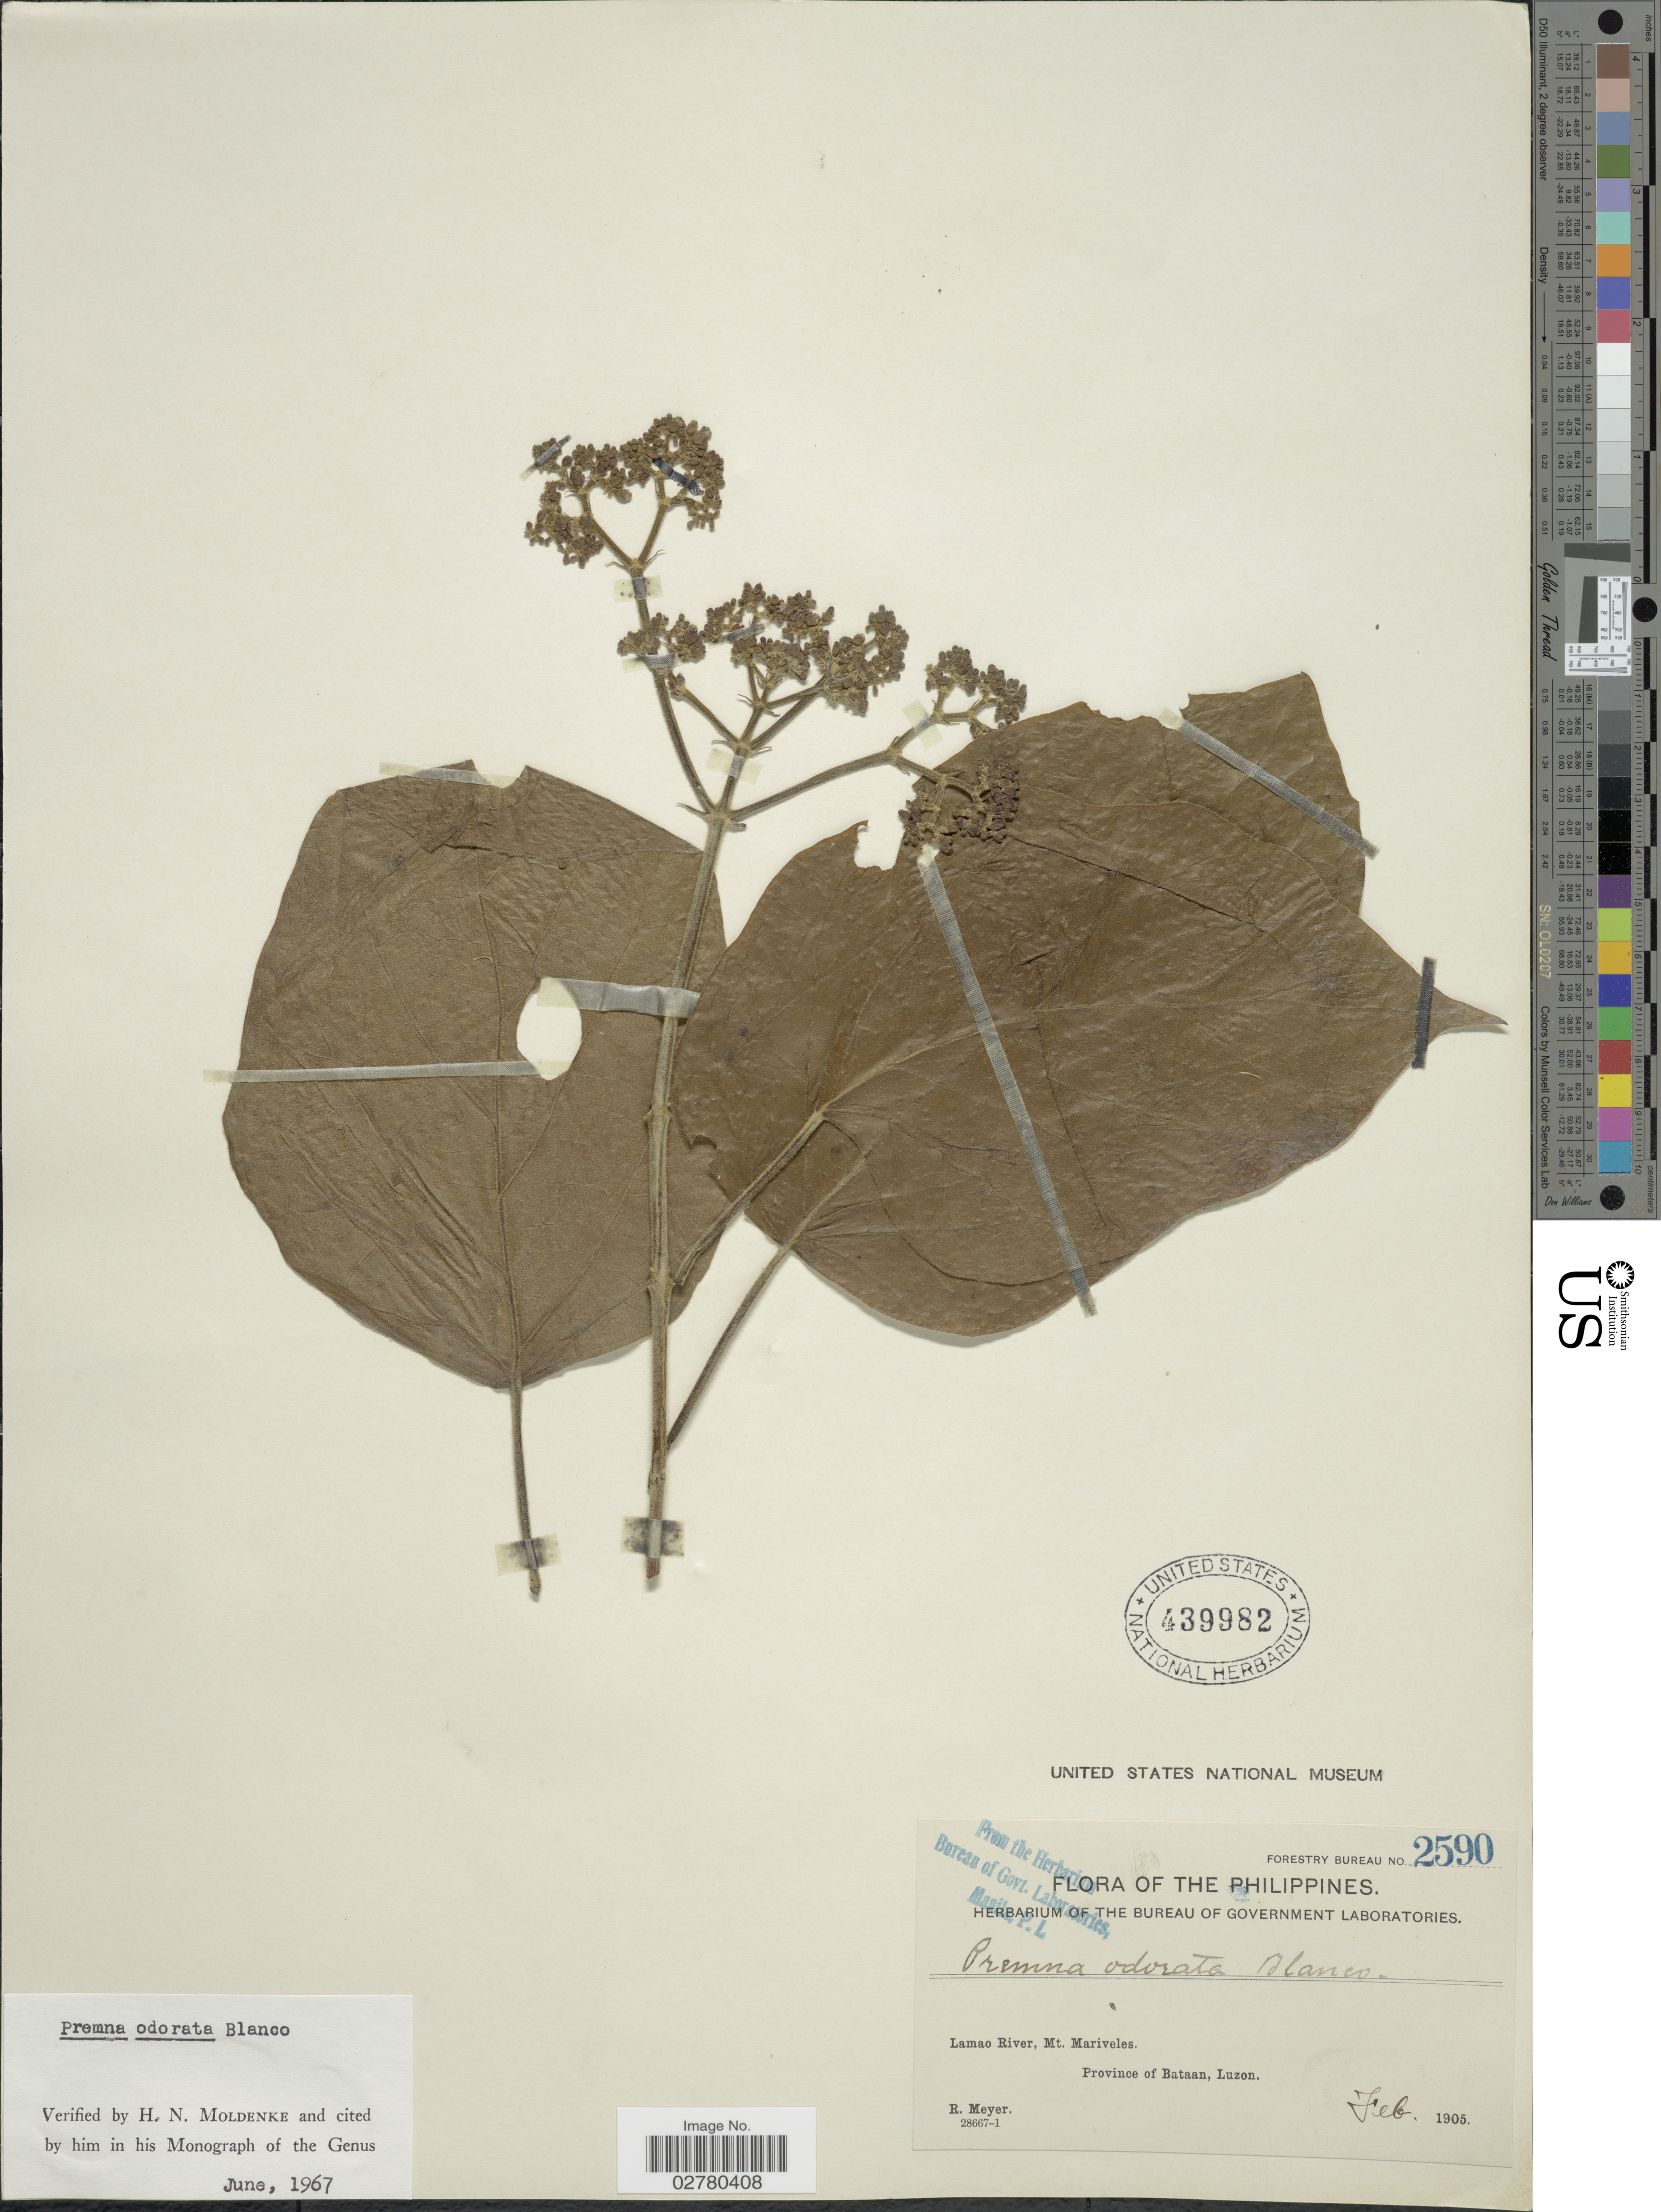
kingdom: Plantae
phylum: Tracheophyta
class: Magnoliopsida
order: Lamiales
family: Lamiaceae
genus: Premna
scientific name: Premna odorata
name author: Blanco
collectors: R. Meyer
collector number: Forestry Bureau 2590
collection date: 1905-02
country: Philippines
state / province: Cagayan Valley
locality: Lamao River, Mt. Mariveles, Province Bataan, Luzon.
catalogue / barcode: US 439982